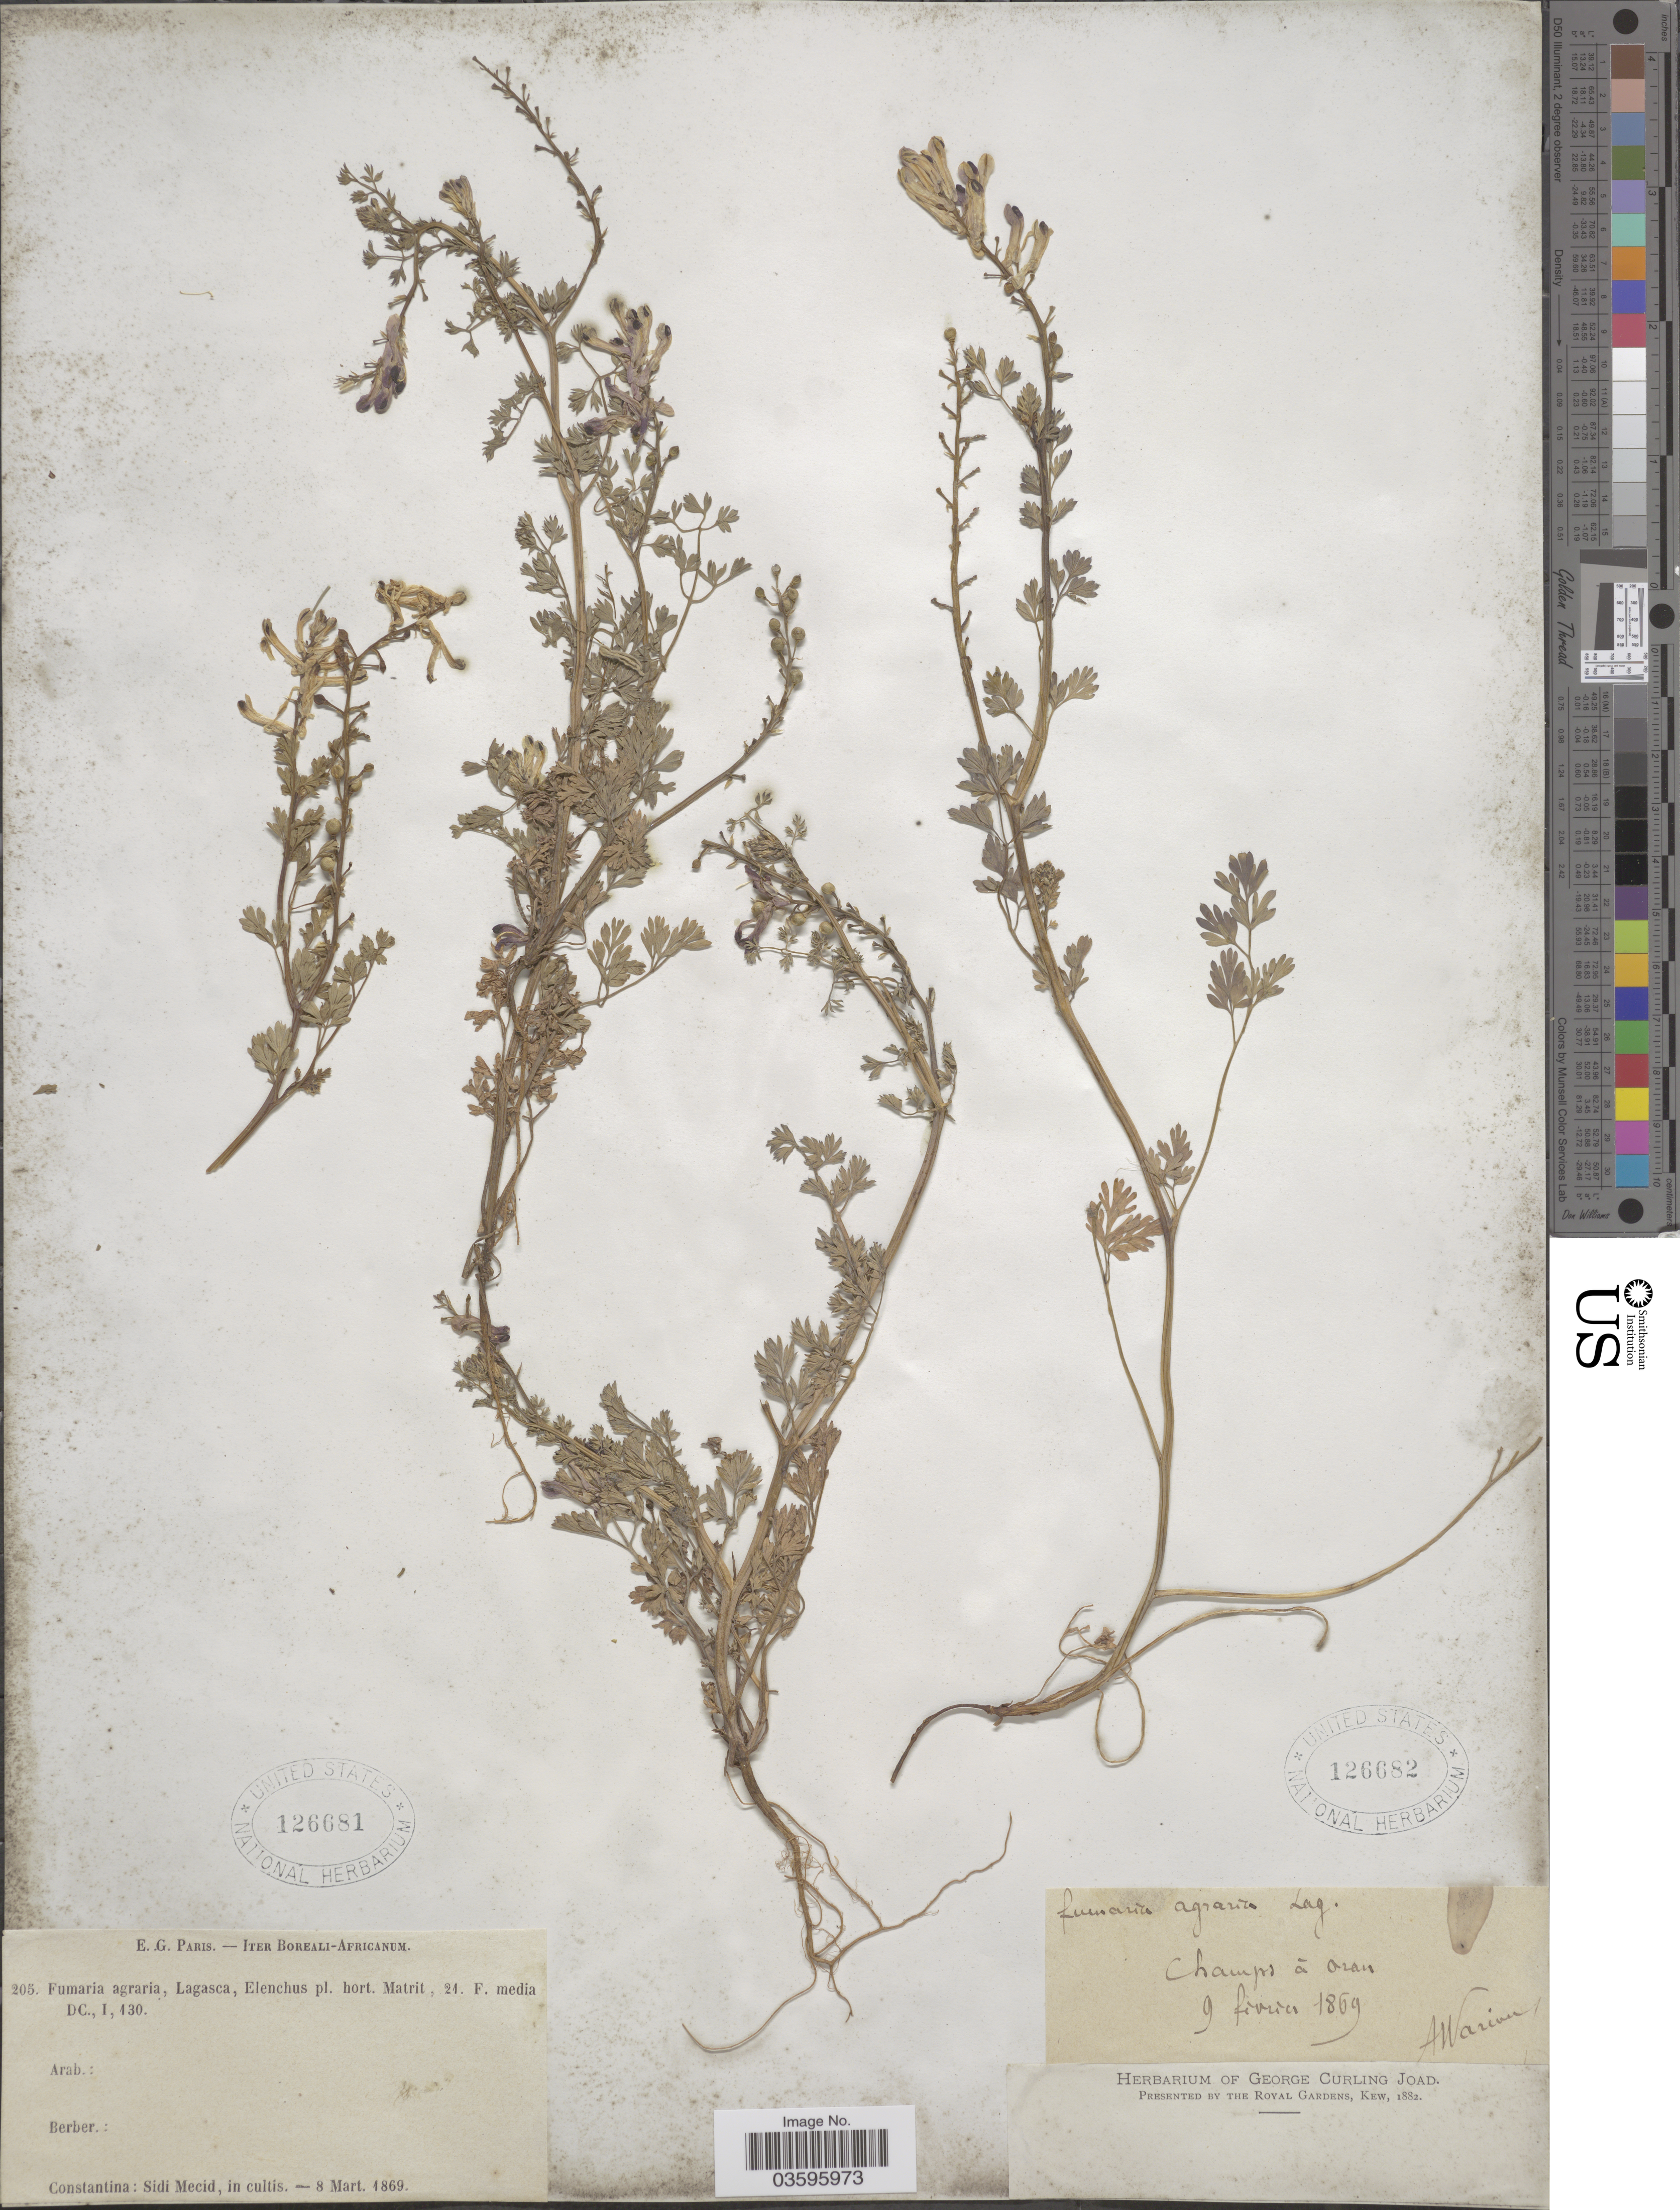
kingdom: Plantae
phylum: Tracheophyta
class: Magnoliopsida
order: Ranunculales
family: Papaveraceae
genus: Fumaria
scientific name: Fumaria agraria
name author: Lag.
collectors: Paris, E.G.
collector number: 205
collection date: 1869-03-08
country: Algeria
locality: Iter Boreali-Africanum. Constantina: Sidi Mecid, in cultis.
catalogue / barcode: US 126681